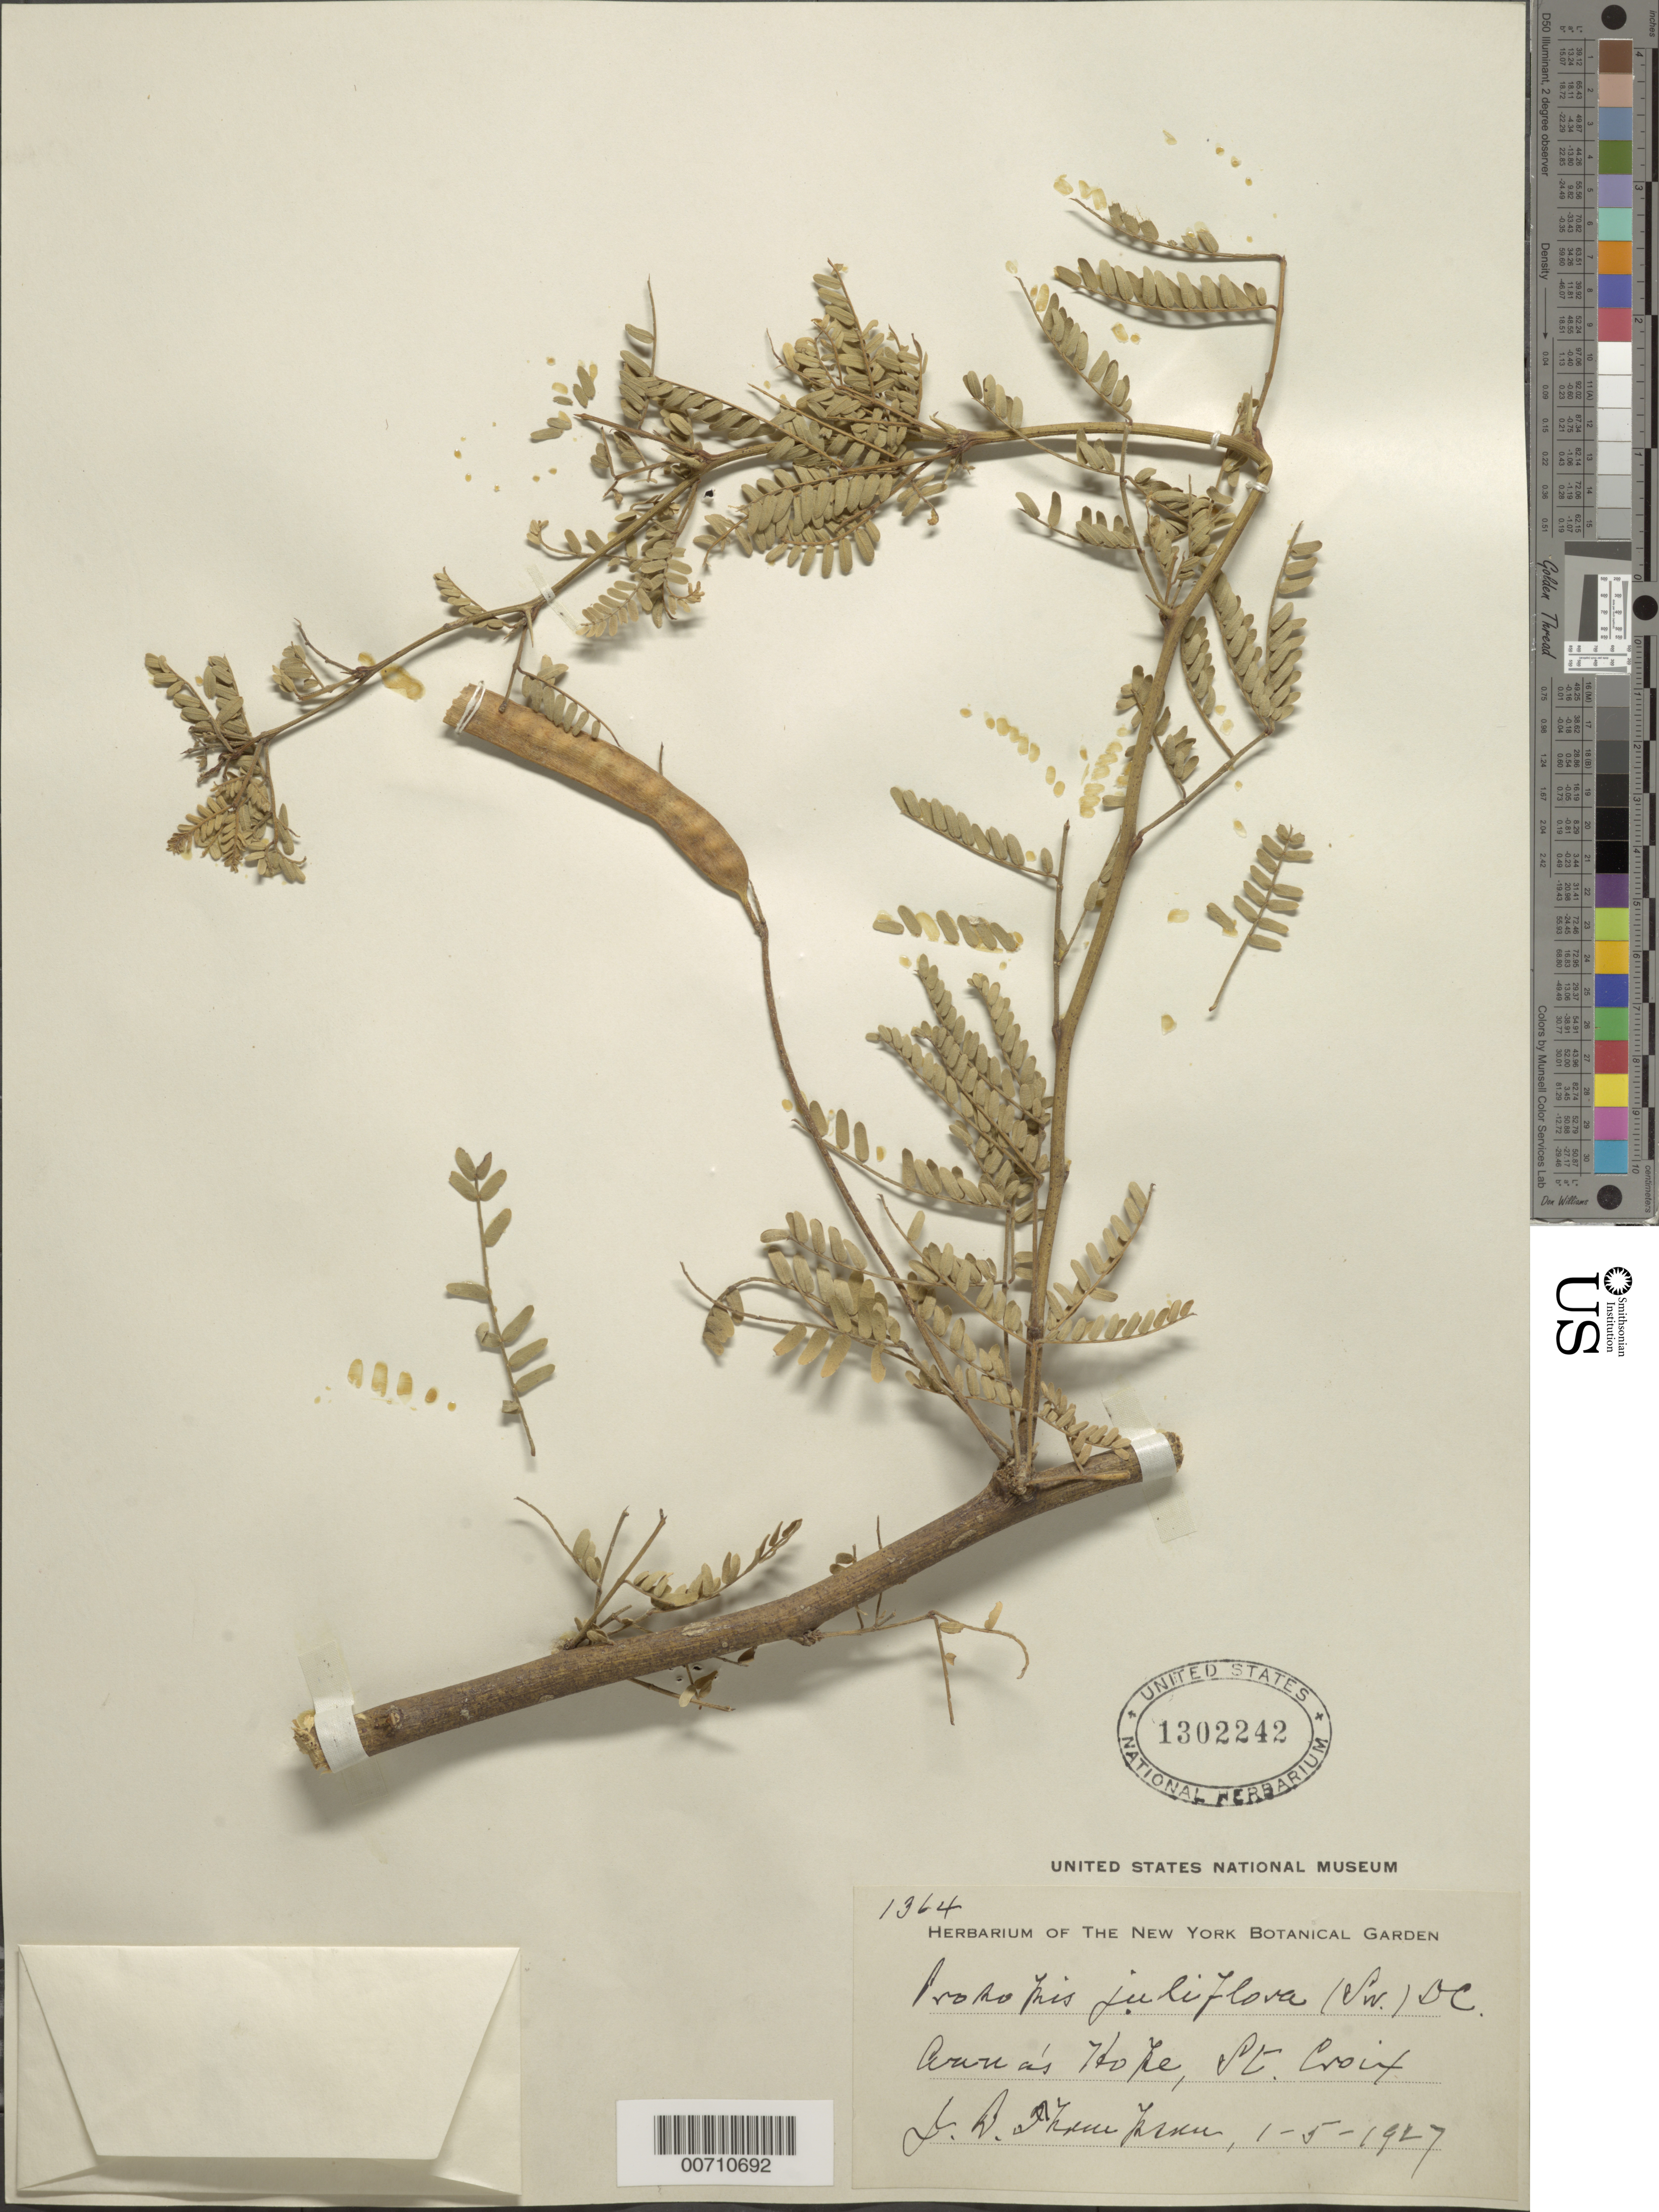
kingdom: Plantae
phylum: Tracheophyta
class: Magnoliopsida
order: Fabales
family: Fabaceae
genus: Neltuma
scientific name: Neltuma juliflora var. juliflora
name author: (Sw.) Raf.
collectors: J. B. Thompson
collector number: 1364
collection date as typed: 05 Jan 1927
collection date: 1927-01-05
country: U.S. Virgin Islands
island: St. Croix Island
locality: Anna's Hope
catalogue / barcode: US 1302242